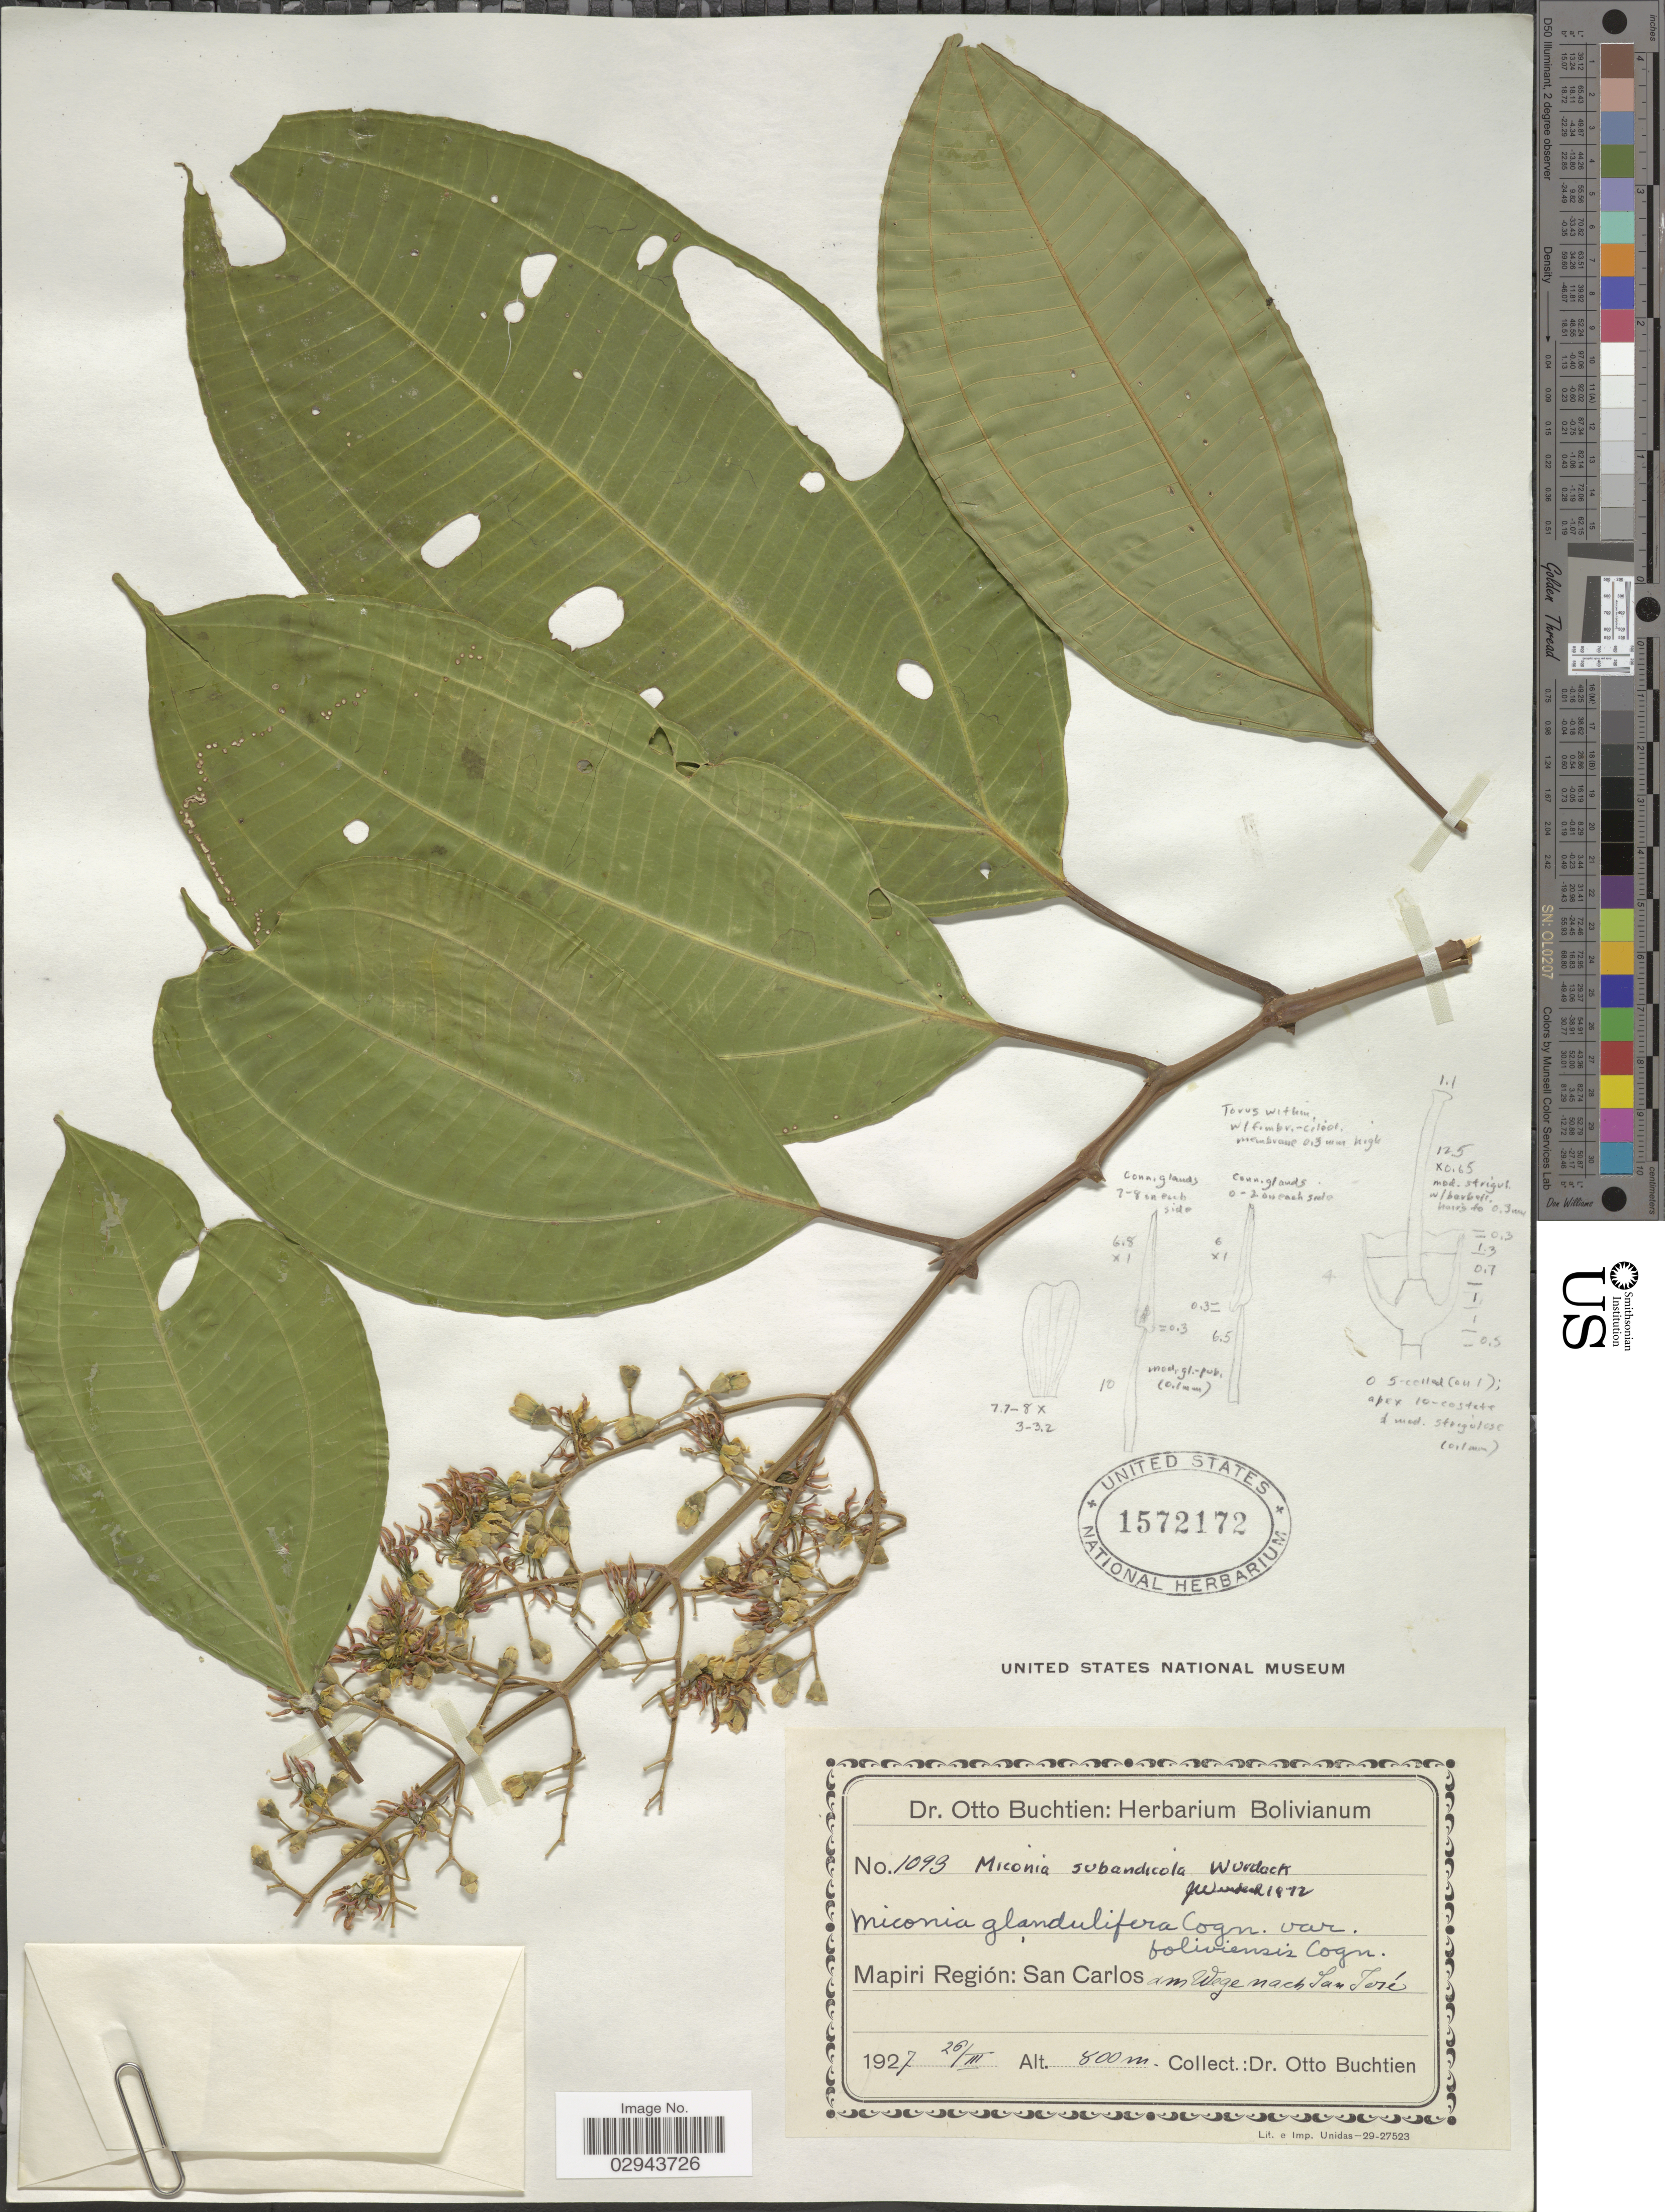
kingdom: Plantae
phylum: Tracheophyta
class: Magnoliopsida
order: Myrtales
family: Melastomataceae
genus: Miconia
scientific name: Miconia subandicola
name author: Wurdack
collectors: O. Buchtien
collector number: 1093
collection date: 1927-03-26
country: Bolivia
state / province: La Paz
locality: Mapiri Región: San Carlos am Wege nach San José.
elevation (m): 800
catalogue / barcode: US 1572172